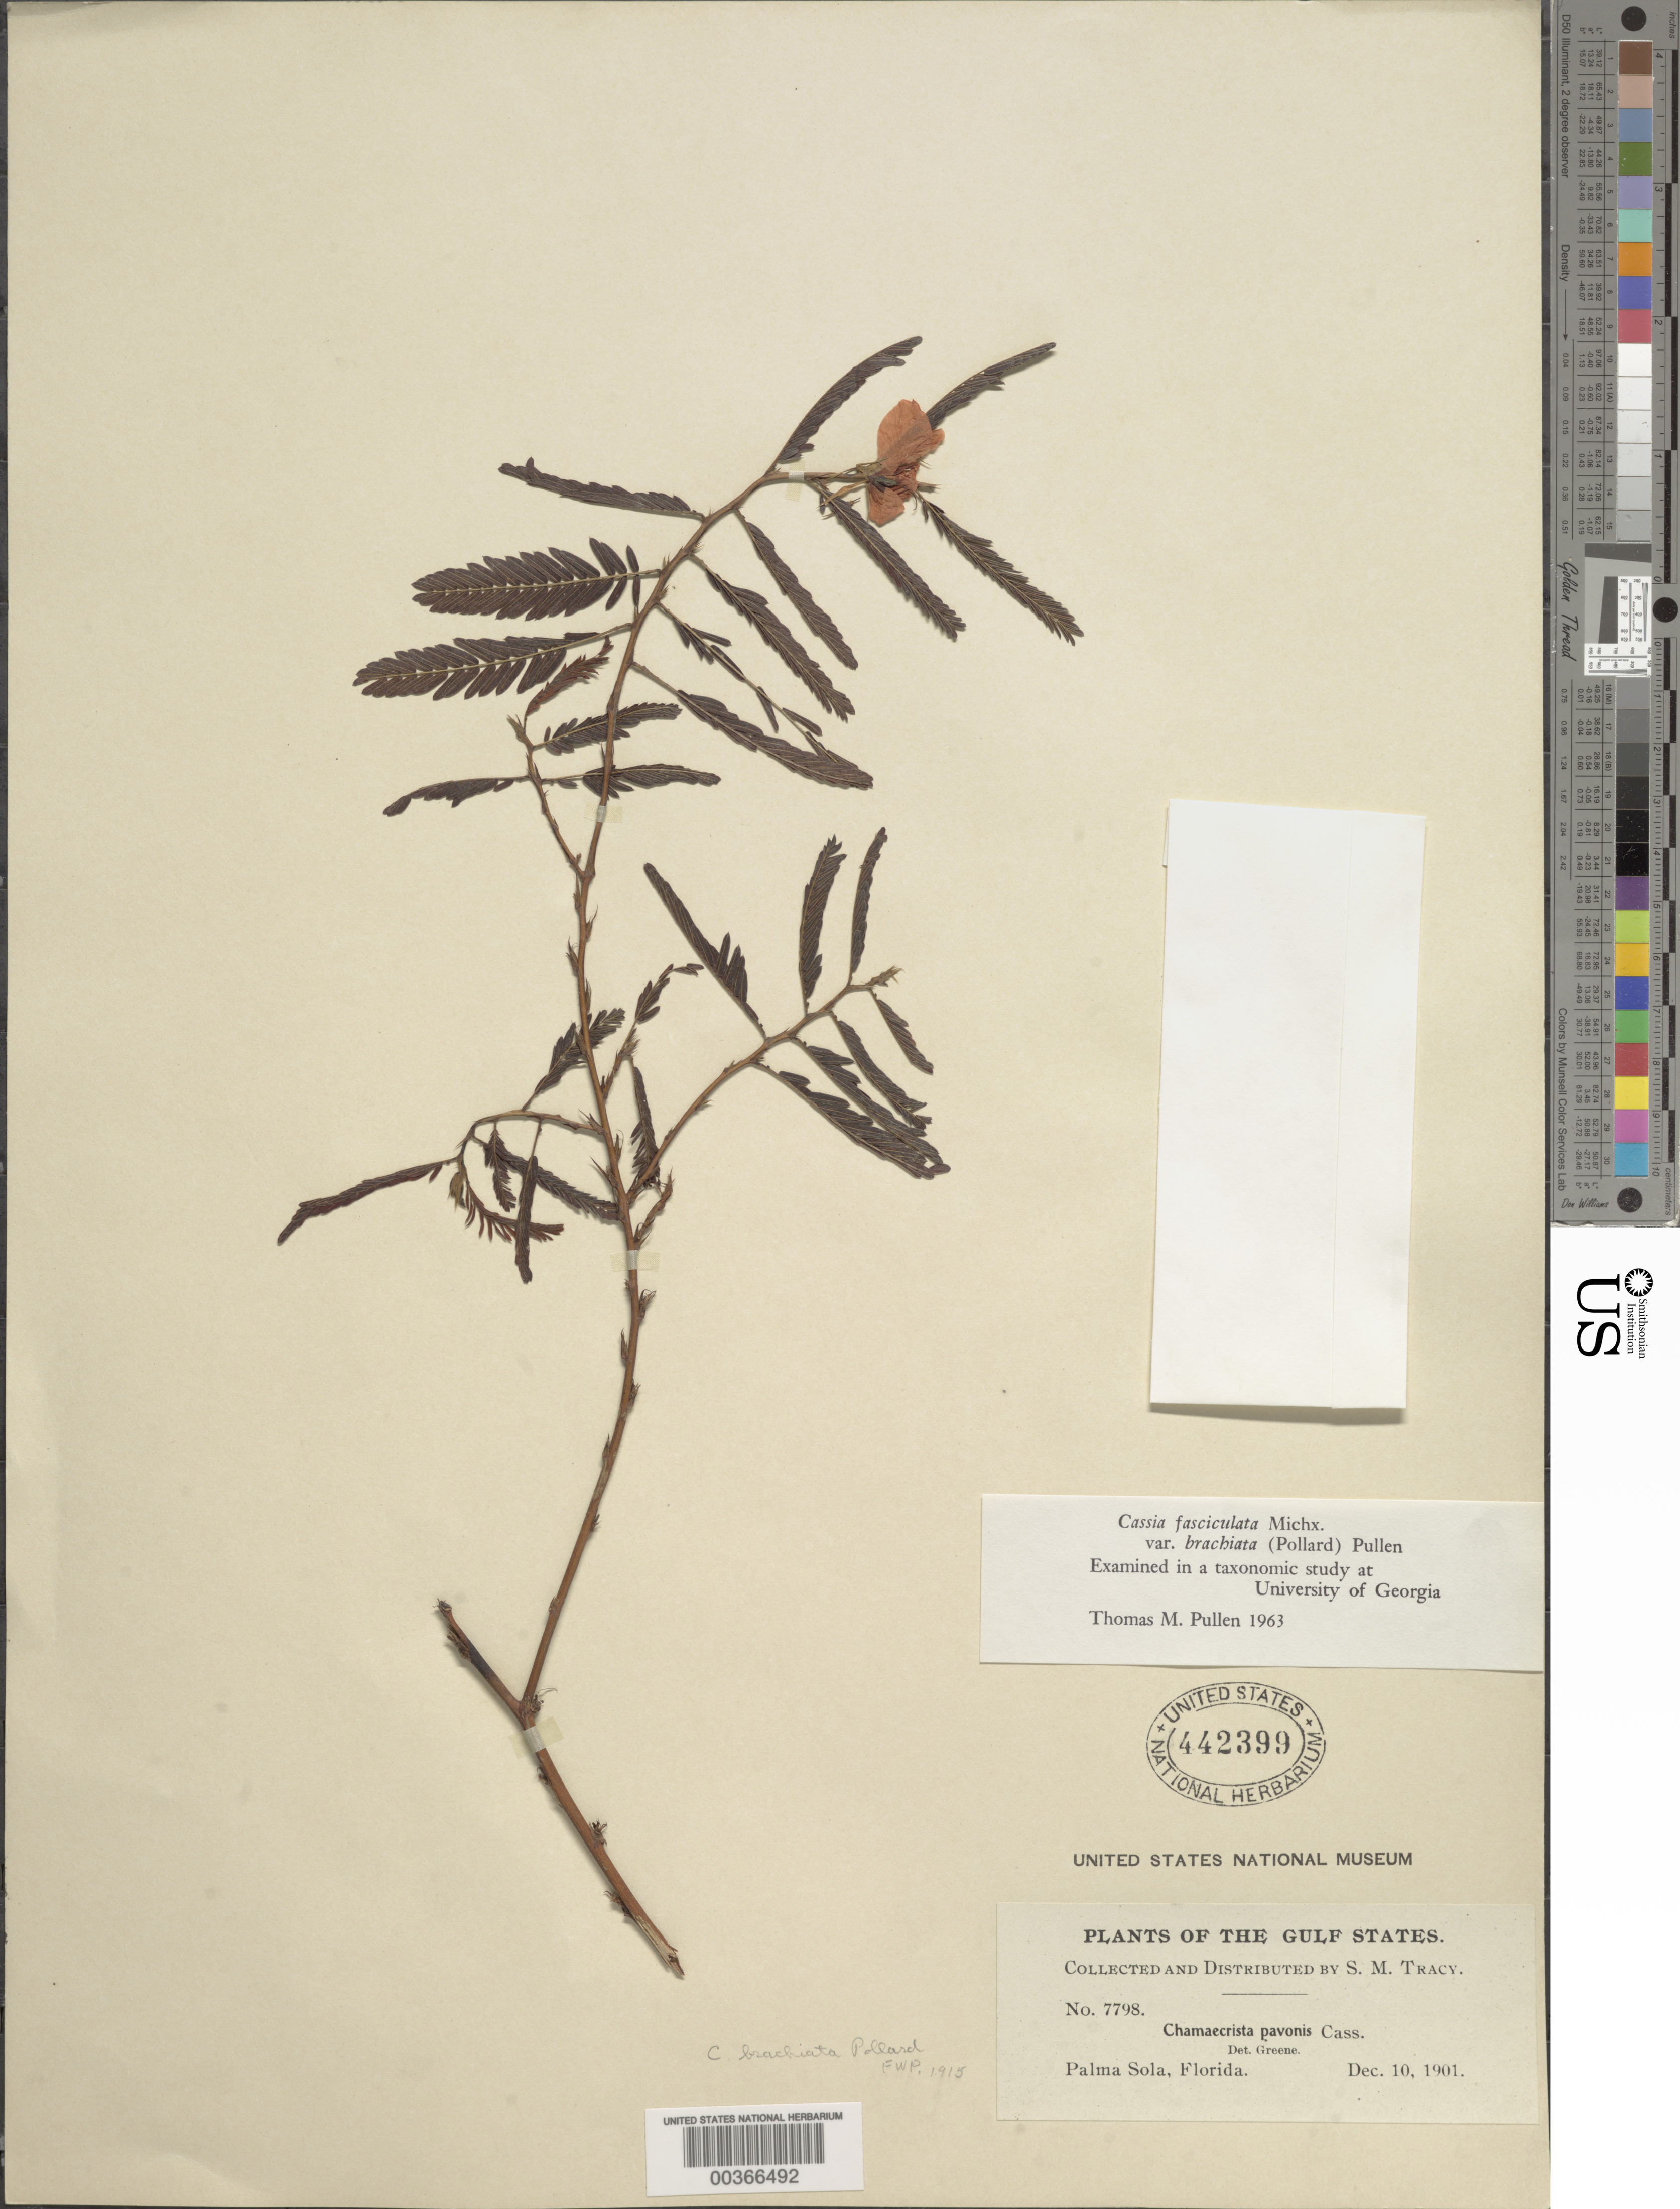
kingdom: Plantae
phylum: Tracheophyta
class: Magnoliopsida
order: Fabales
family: Fabaceae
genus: Chamaecrista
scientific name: Chamaecrista fasciculata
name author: (Michx.) Greene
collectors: S. M. Tracy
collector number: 7798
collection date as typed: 10 Dec 1901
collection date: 1901-12-10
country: United States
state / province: Florida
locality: Palma sola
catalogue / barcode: US 442399